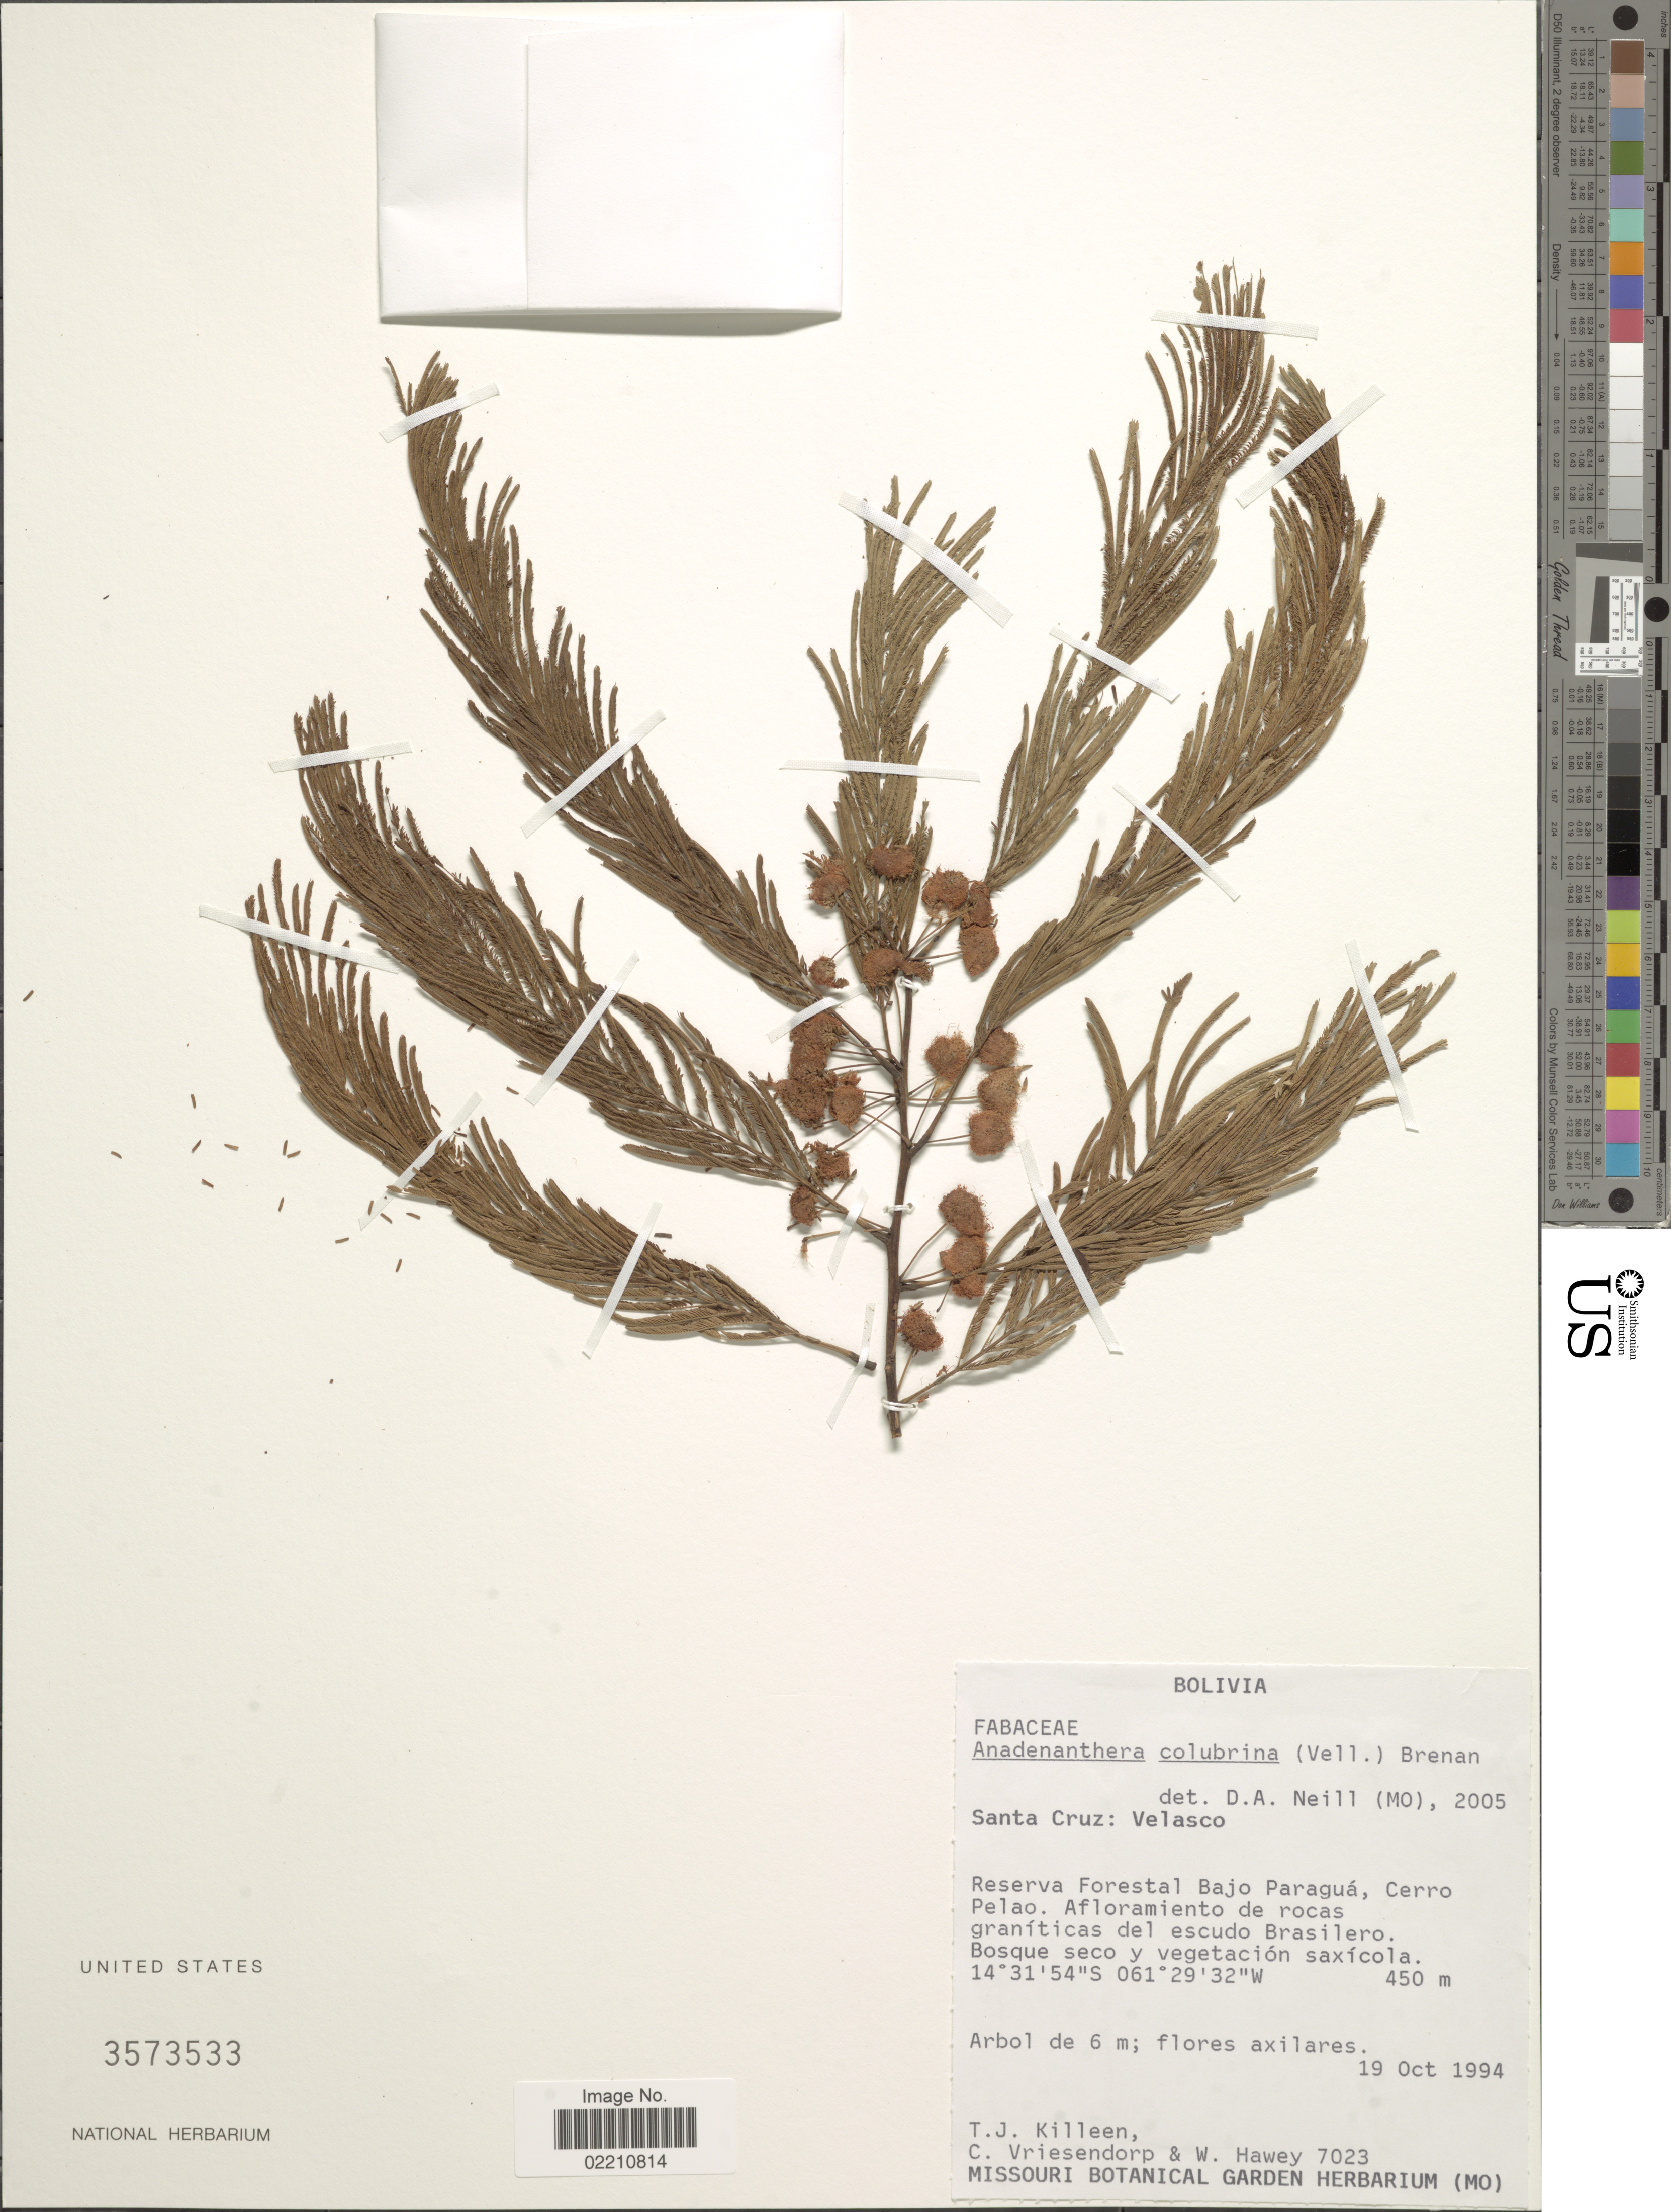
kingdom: Plantae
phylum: Tracheophyta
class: Magnoliopsida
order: Fabales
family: Fabaceae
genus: Anadenanthera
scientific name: Anadenanthera colubrina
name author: (Vell.) Brenan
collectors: T. J. Killeen, C. Vriesendorp & W. Hawey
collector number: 7023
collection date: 1994-10-19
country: Bolivia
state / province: Santa Cruz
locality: Velasco, Reserva Forestal bajo Paraguá, Cerro Pelao, bosque seco y vegetación saxícola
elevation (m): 450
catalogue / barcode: US 3573533